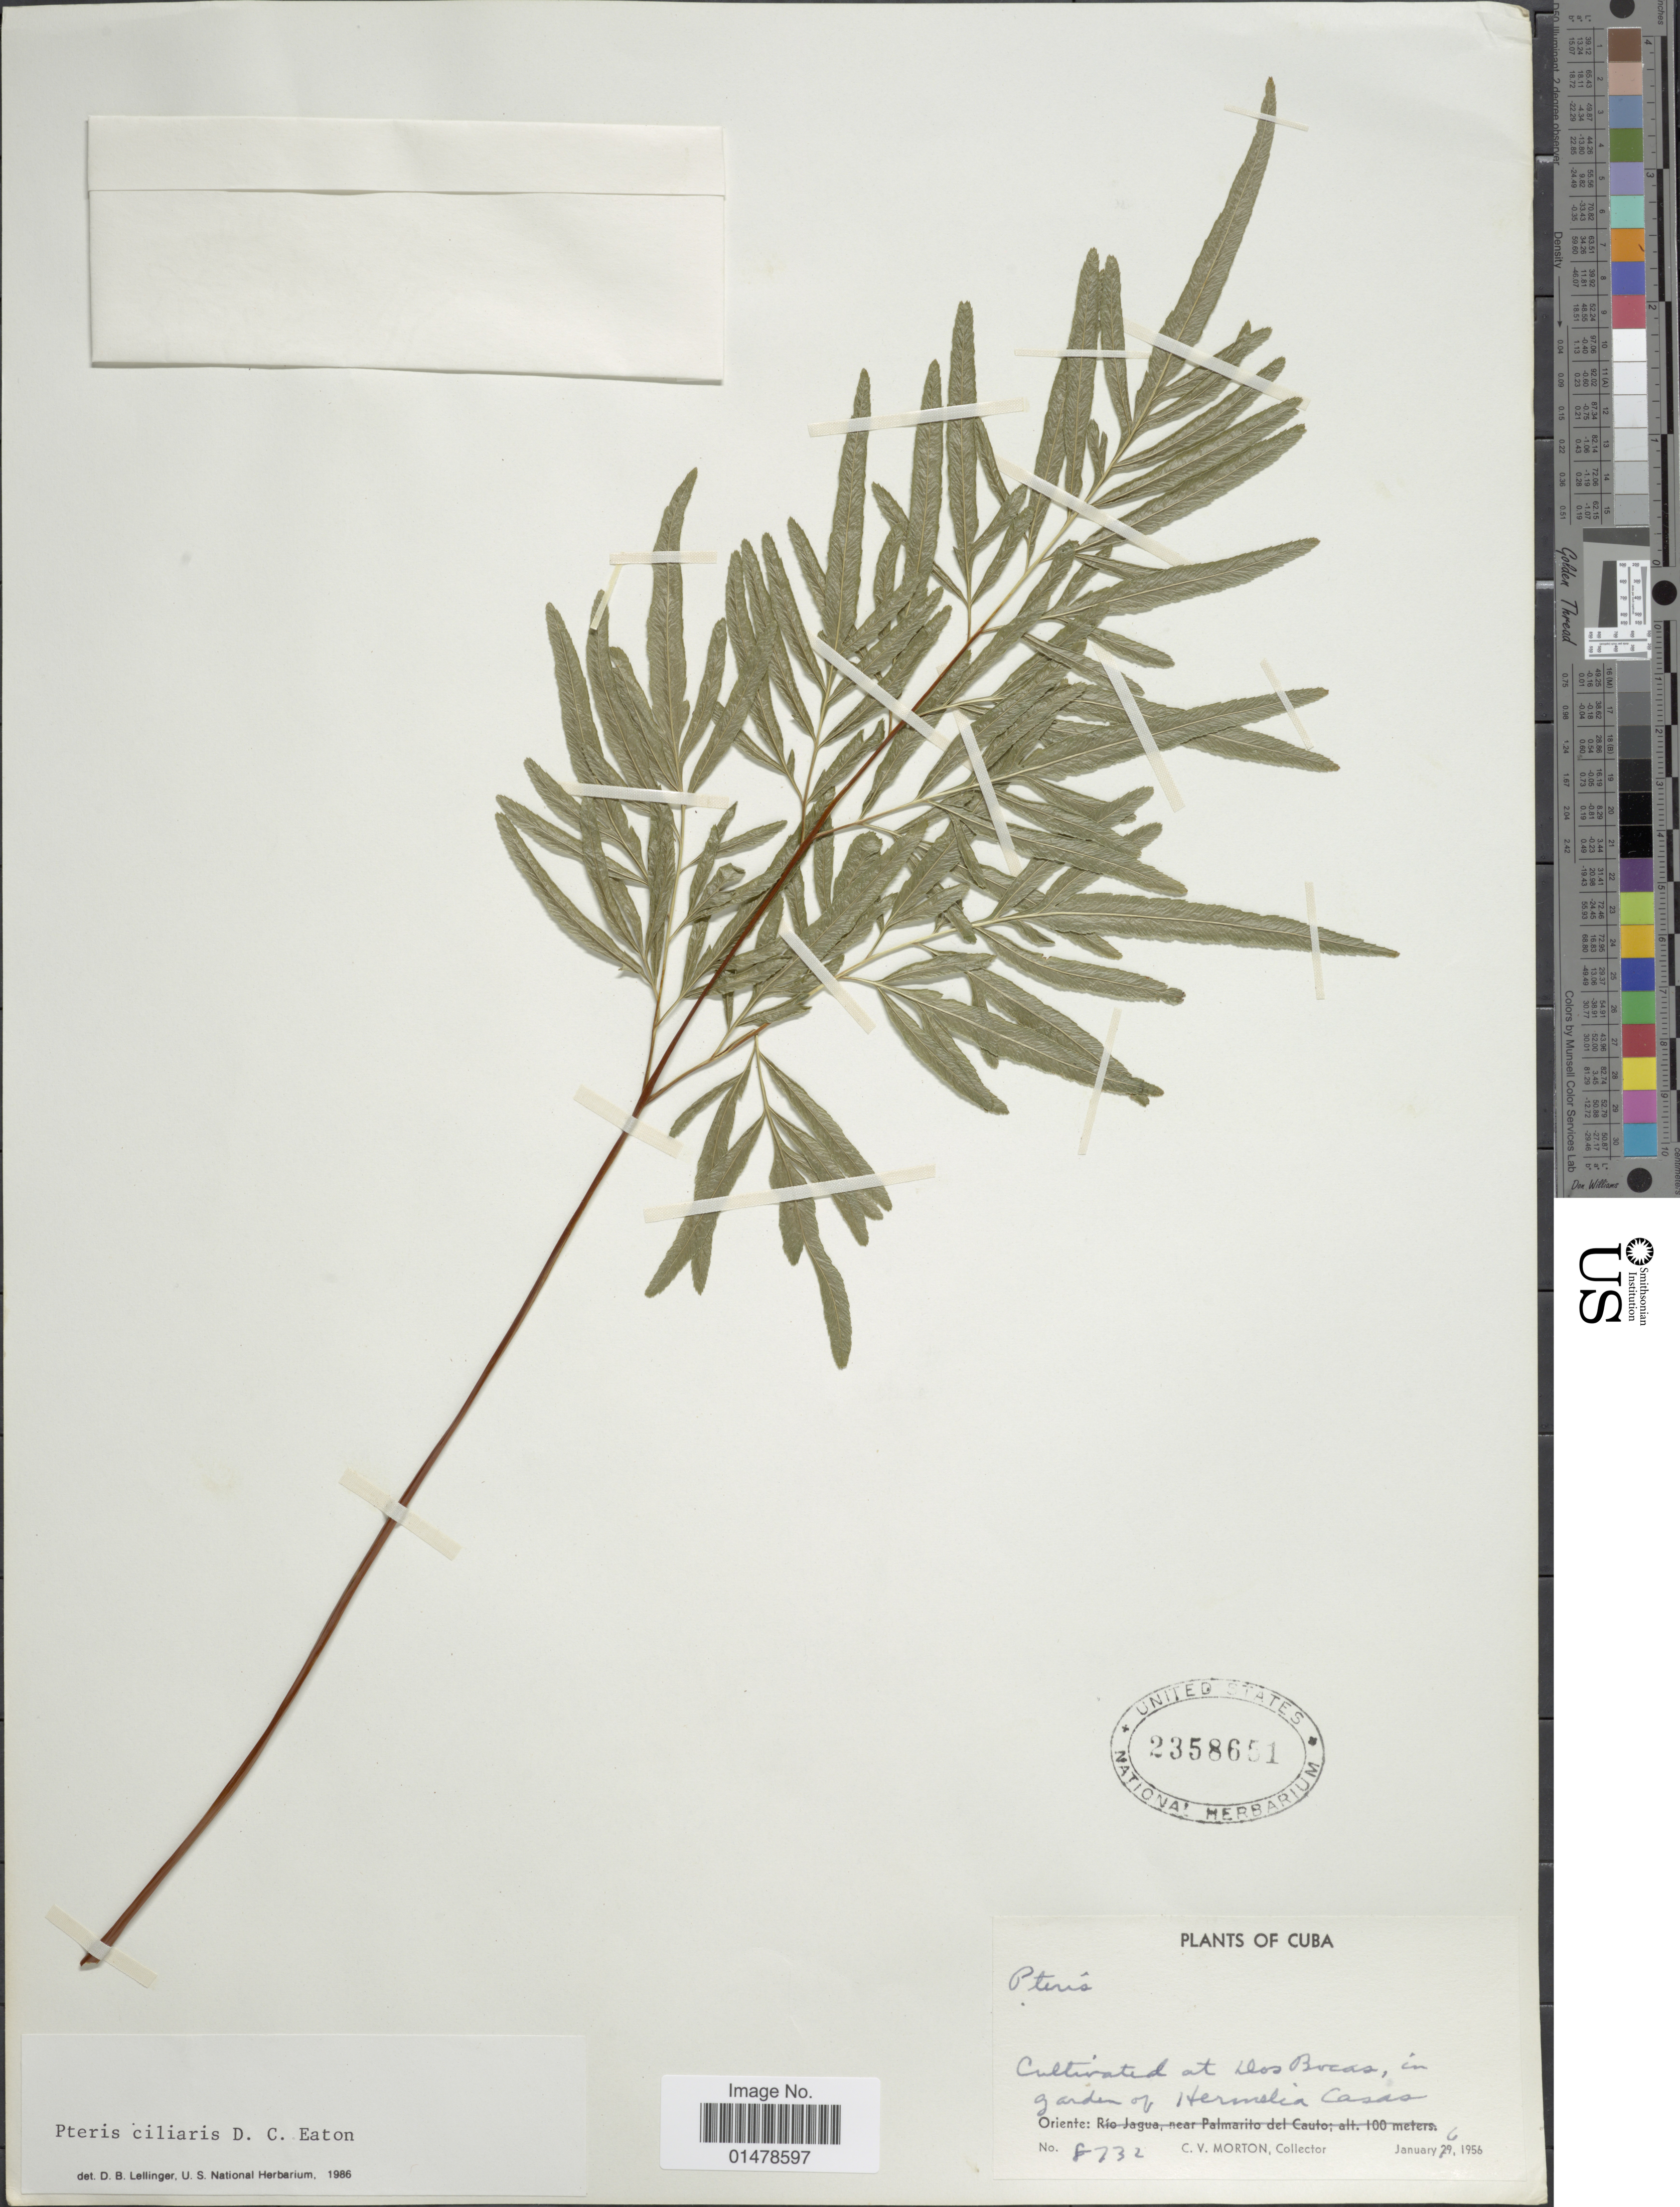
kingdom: Plantae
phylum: Tracheophyta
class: Polypodiopsida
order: Polypodiales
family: Pteridaceae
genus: Pteris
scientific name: Pteris ciliaris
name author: D.C. Eaton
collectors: C. V. Morton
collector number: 8732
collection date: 1956-01-06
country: Cuba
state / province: Oriente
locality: Cultivated at Dos Bocas, in garden of Hermelia Casas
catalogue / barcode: US 2358651